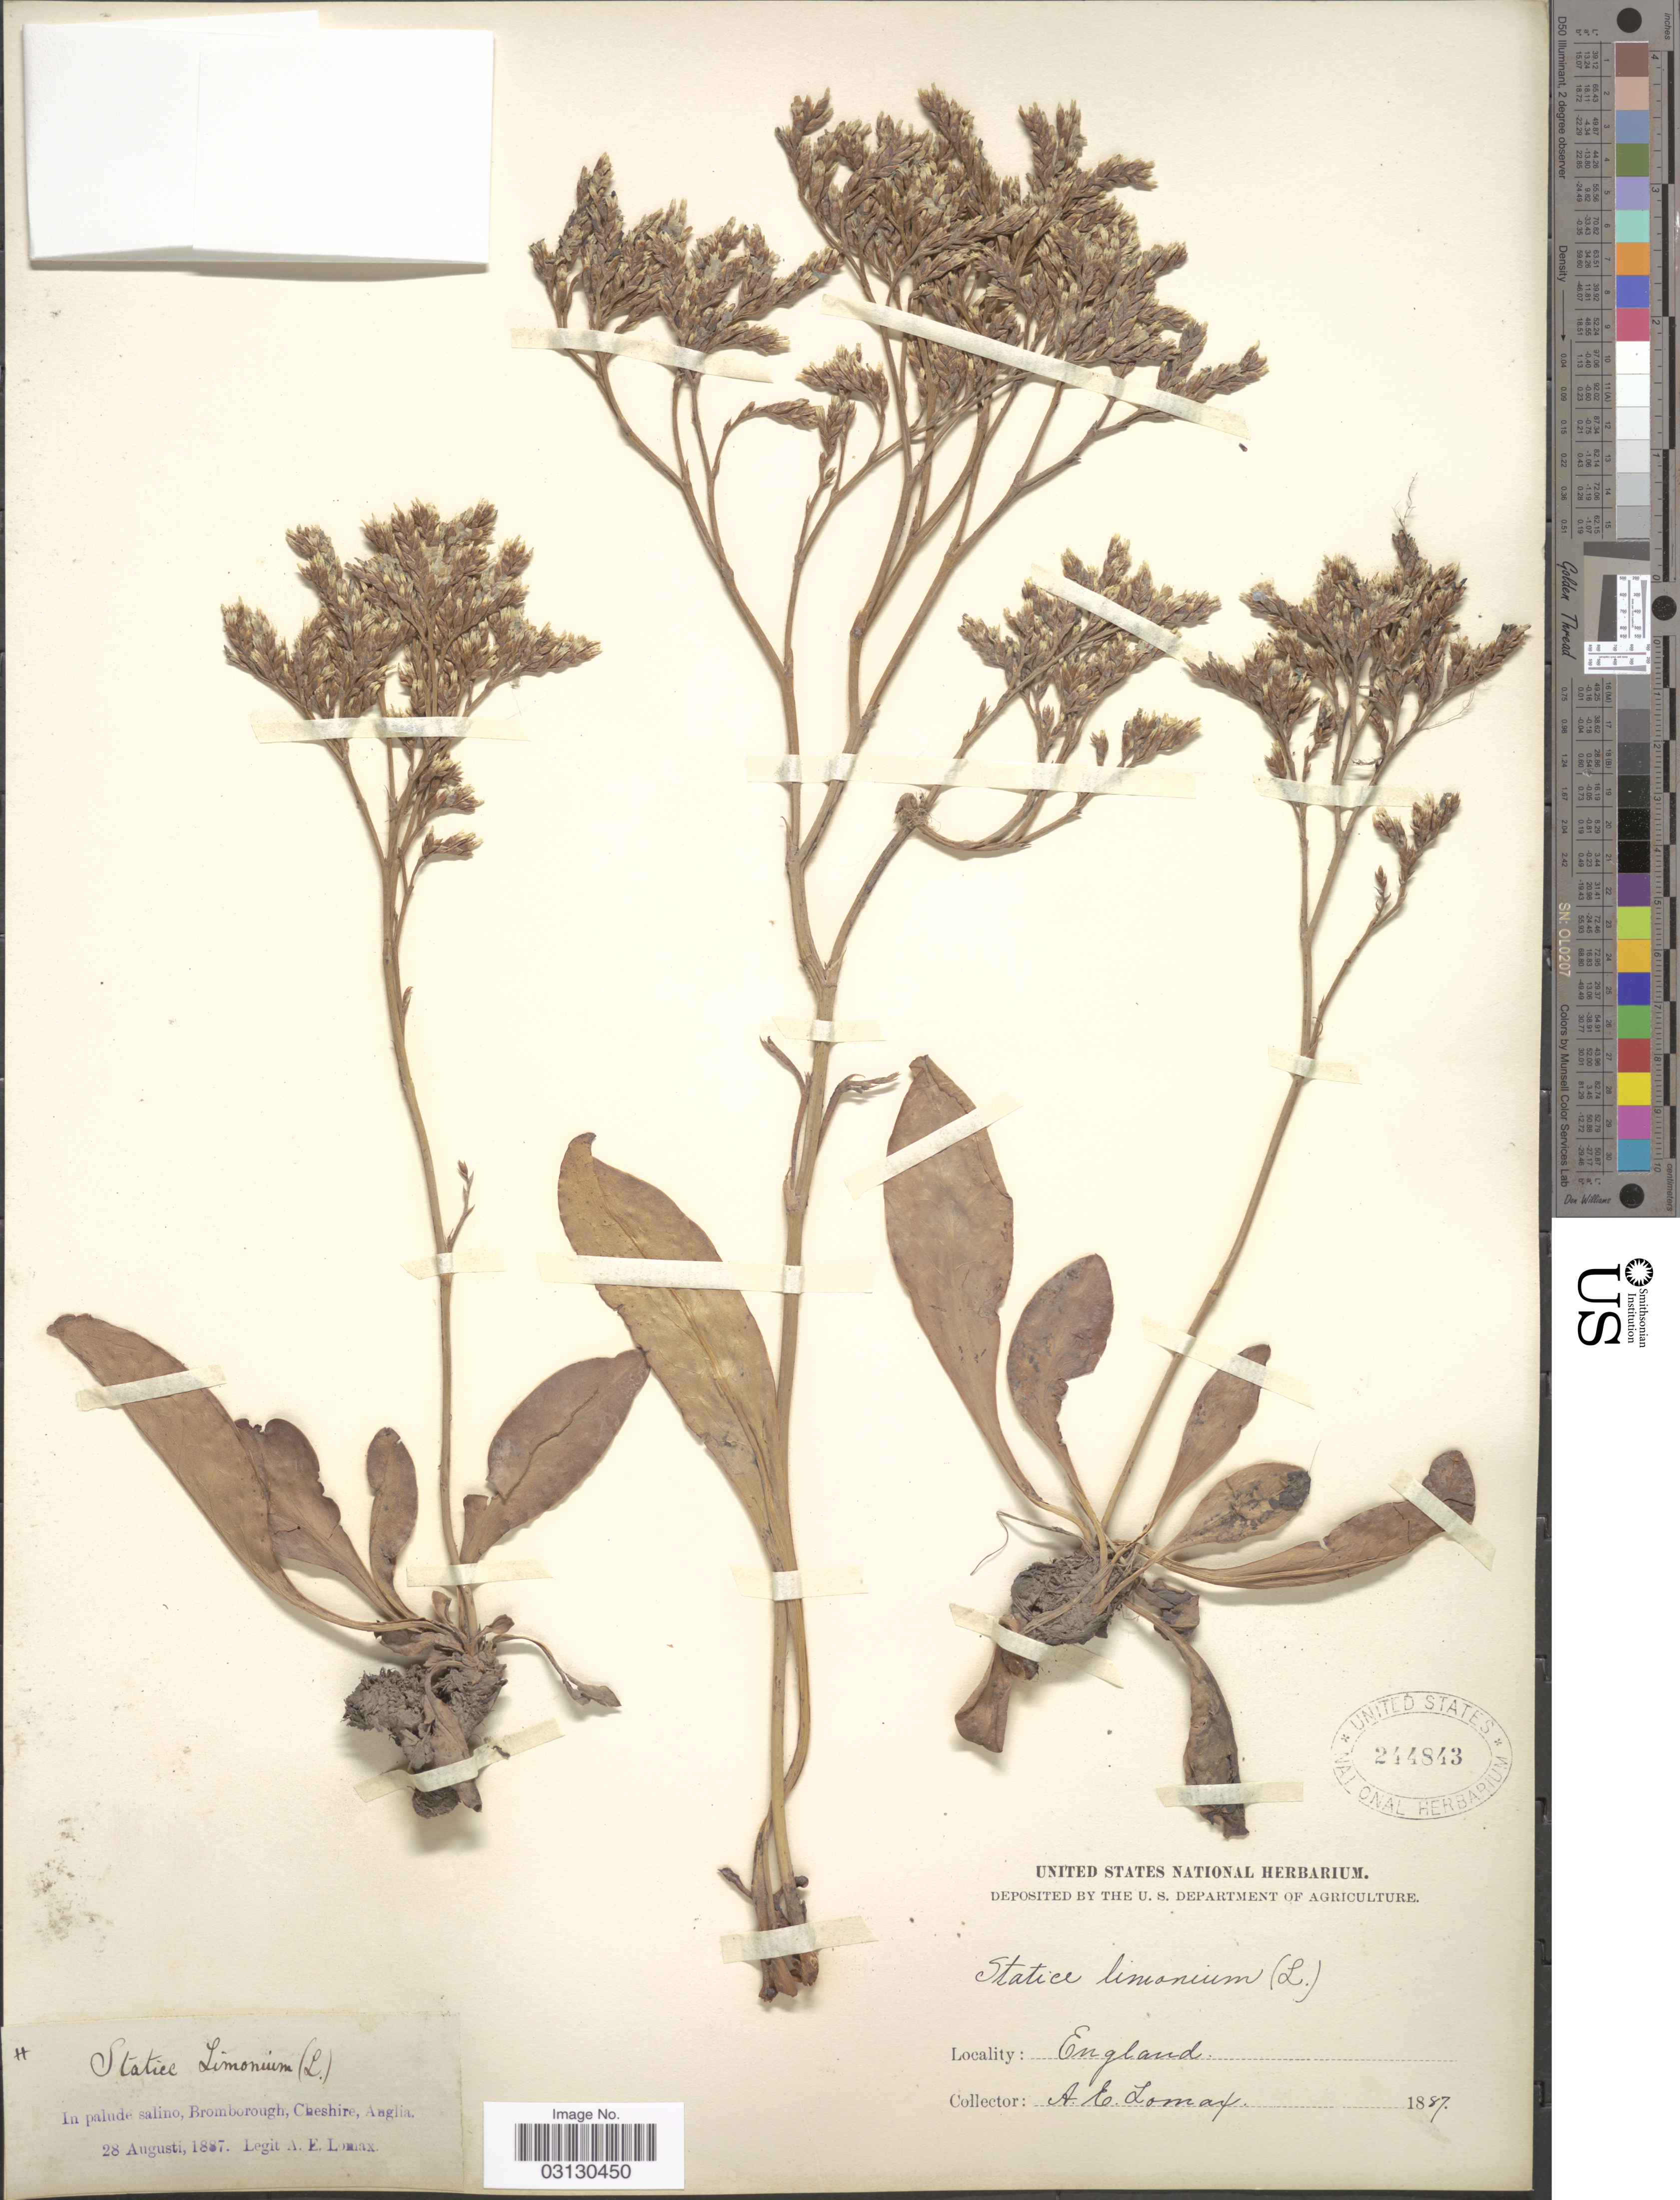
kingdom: Plantae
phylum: Tracheophyta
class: Magnoliopsida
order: Caryophyllales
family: Plumbaginaceae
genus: Limonium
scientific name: Limonium limonium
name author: (L.) A.Lyons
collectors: A. Lomax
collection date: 1887-08-28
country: United Kingdom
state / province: England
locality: In palude salino, Bromborough, Cheshire, Anglia.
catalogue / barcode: US 244843